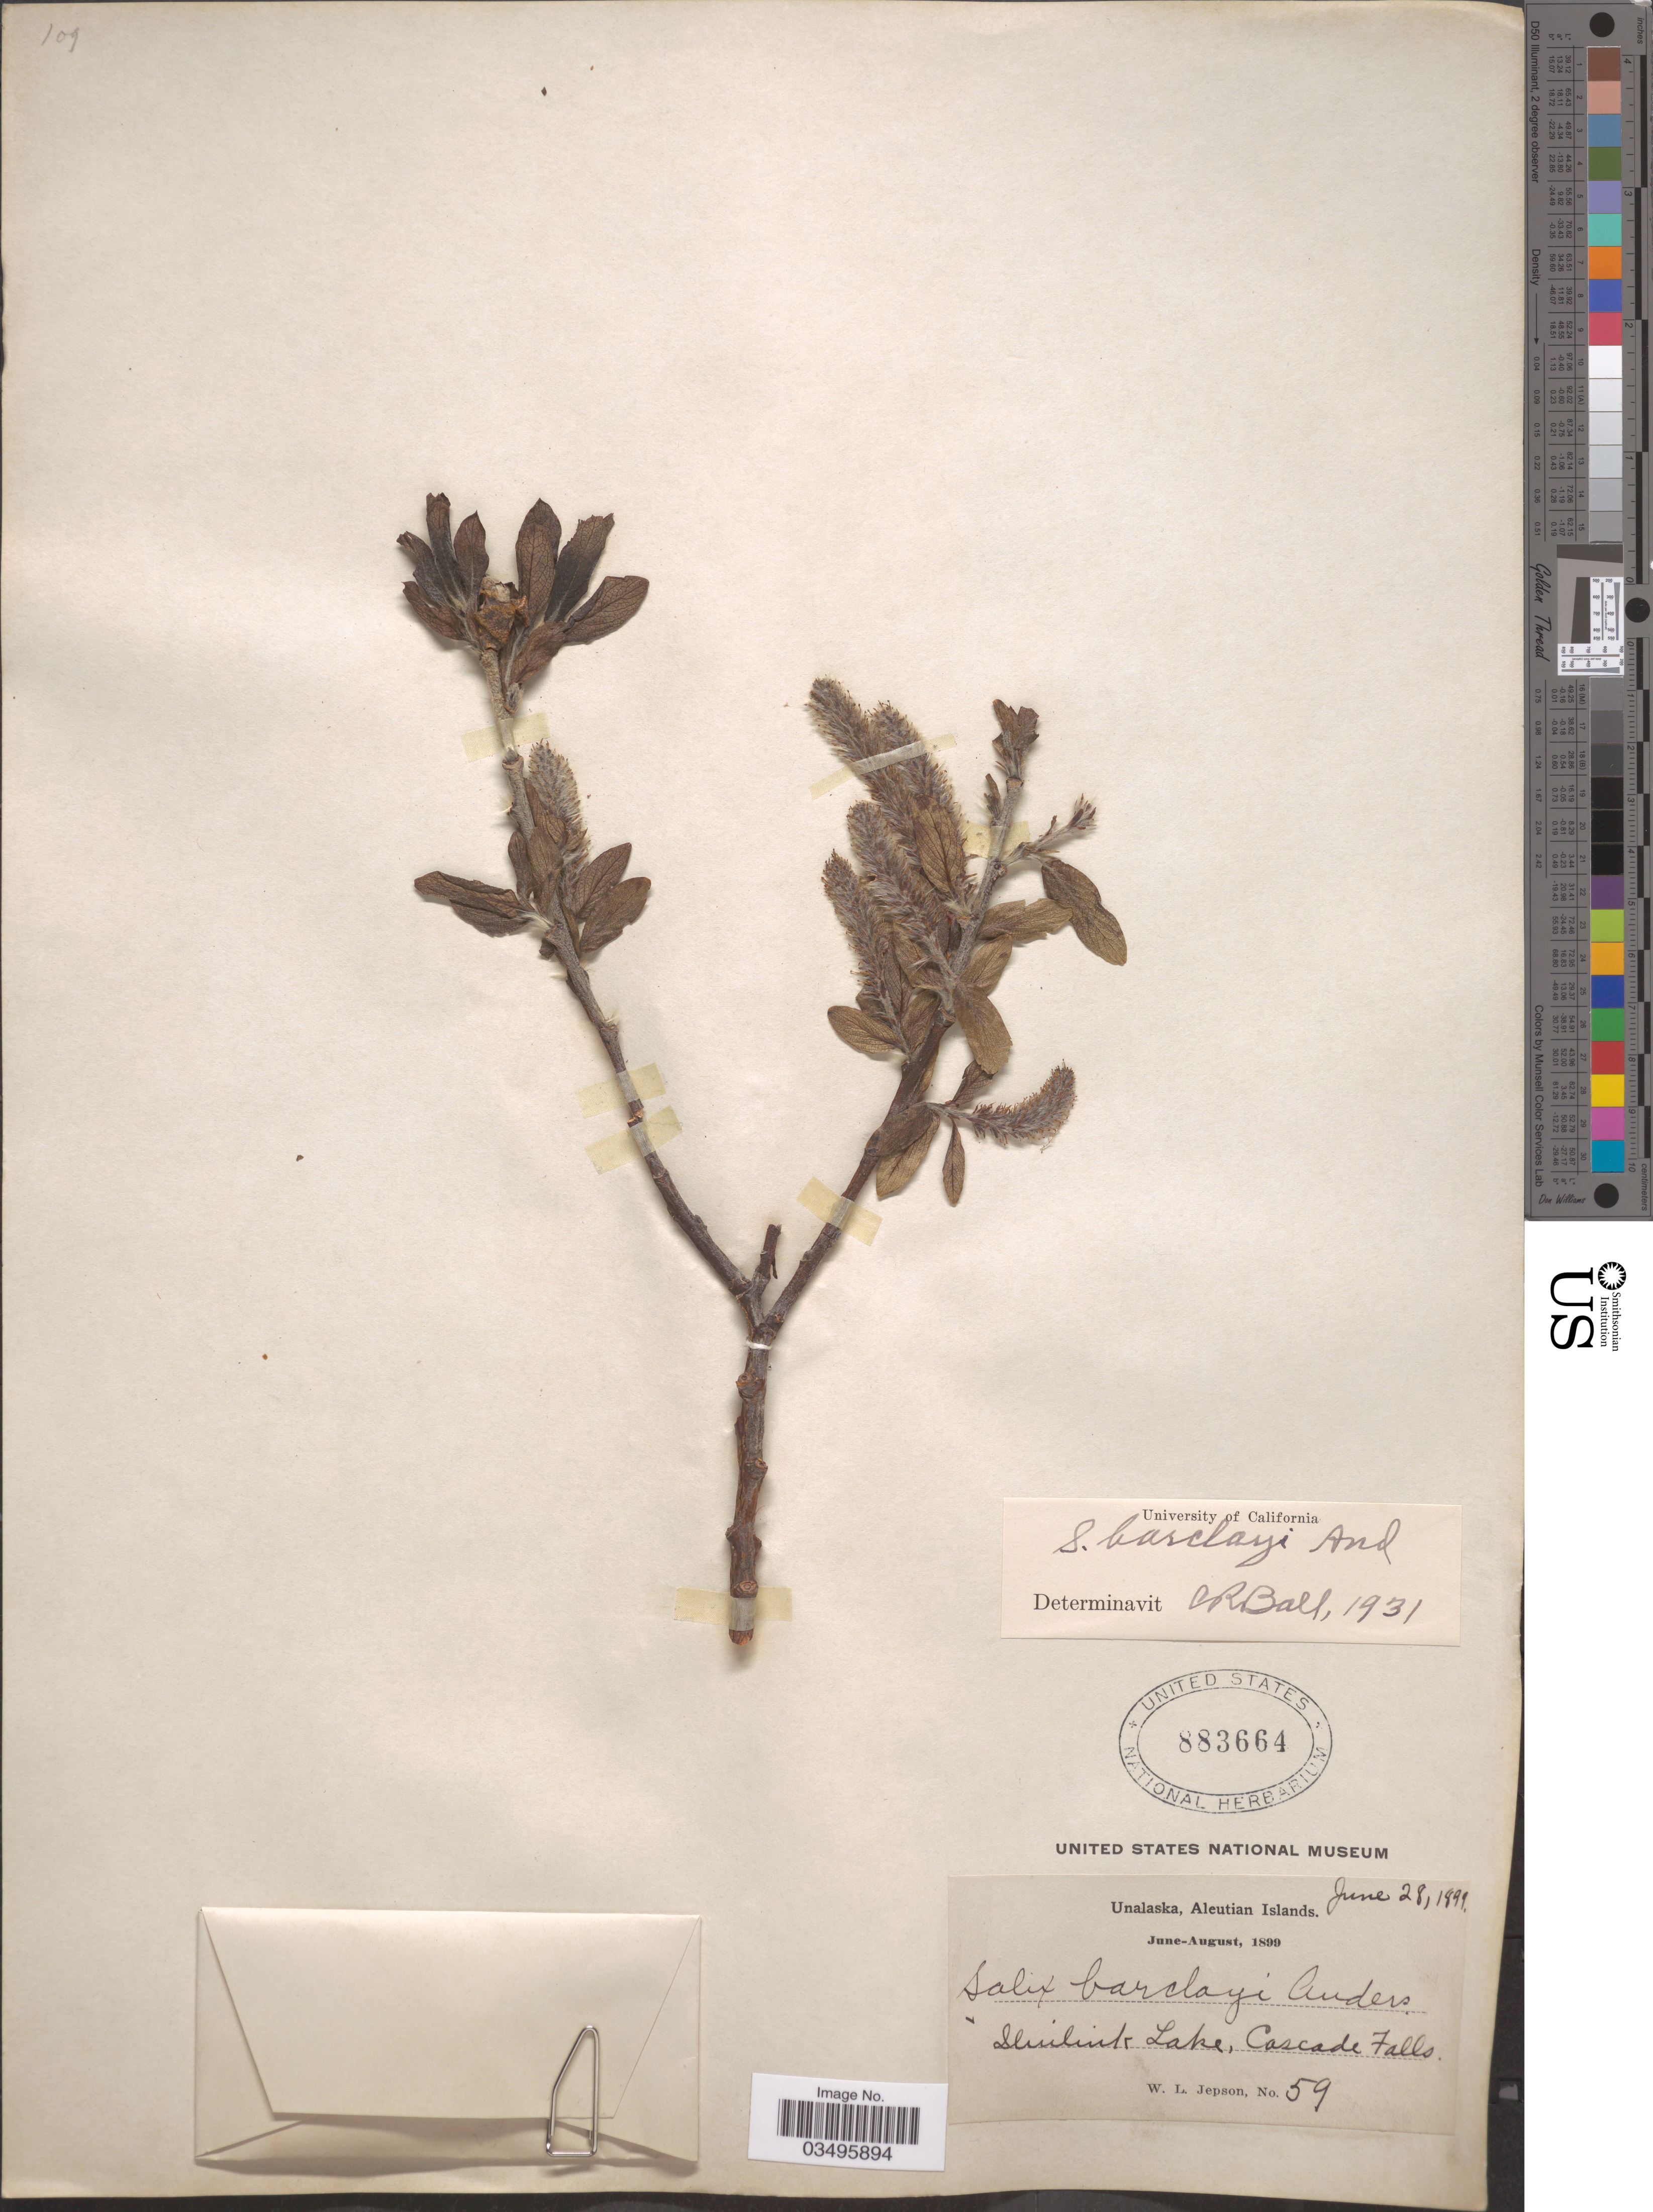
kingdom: Plantae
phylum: Tracheophyta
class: Magnoliopsida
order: Malpighiales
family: Salicaceae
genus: Salix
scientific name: Salix barclayi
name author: Andersson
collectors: W. L. Jepson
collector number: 59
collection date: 1899-06-28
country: United States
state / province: Alaska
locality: Unalaska, Aleutian Islands. Iliuliuk Lake, Cascade Falls.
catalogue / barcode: US 883664